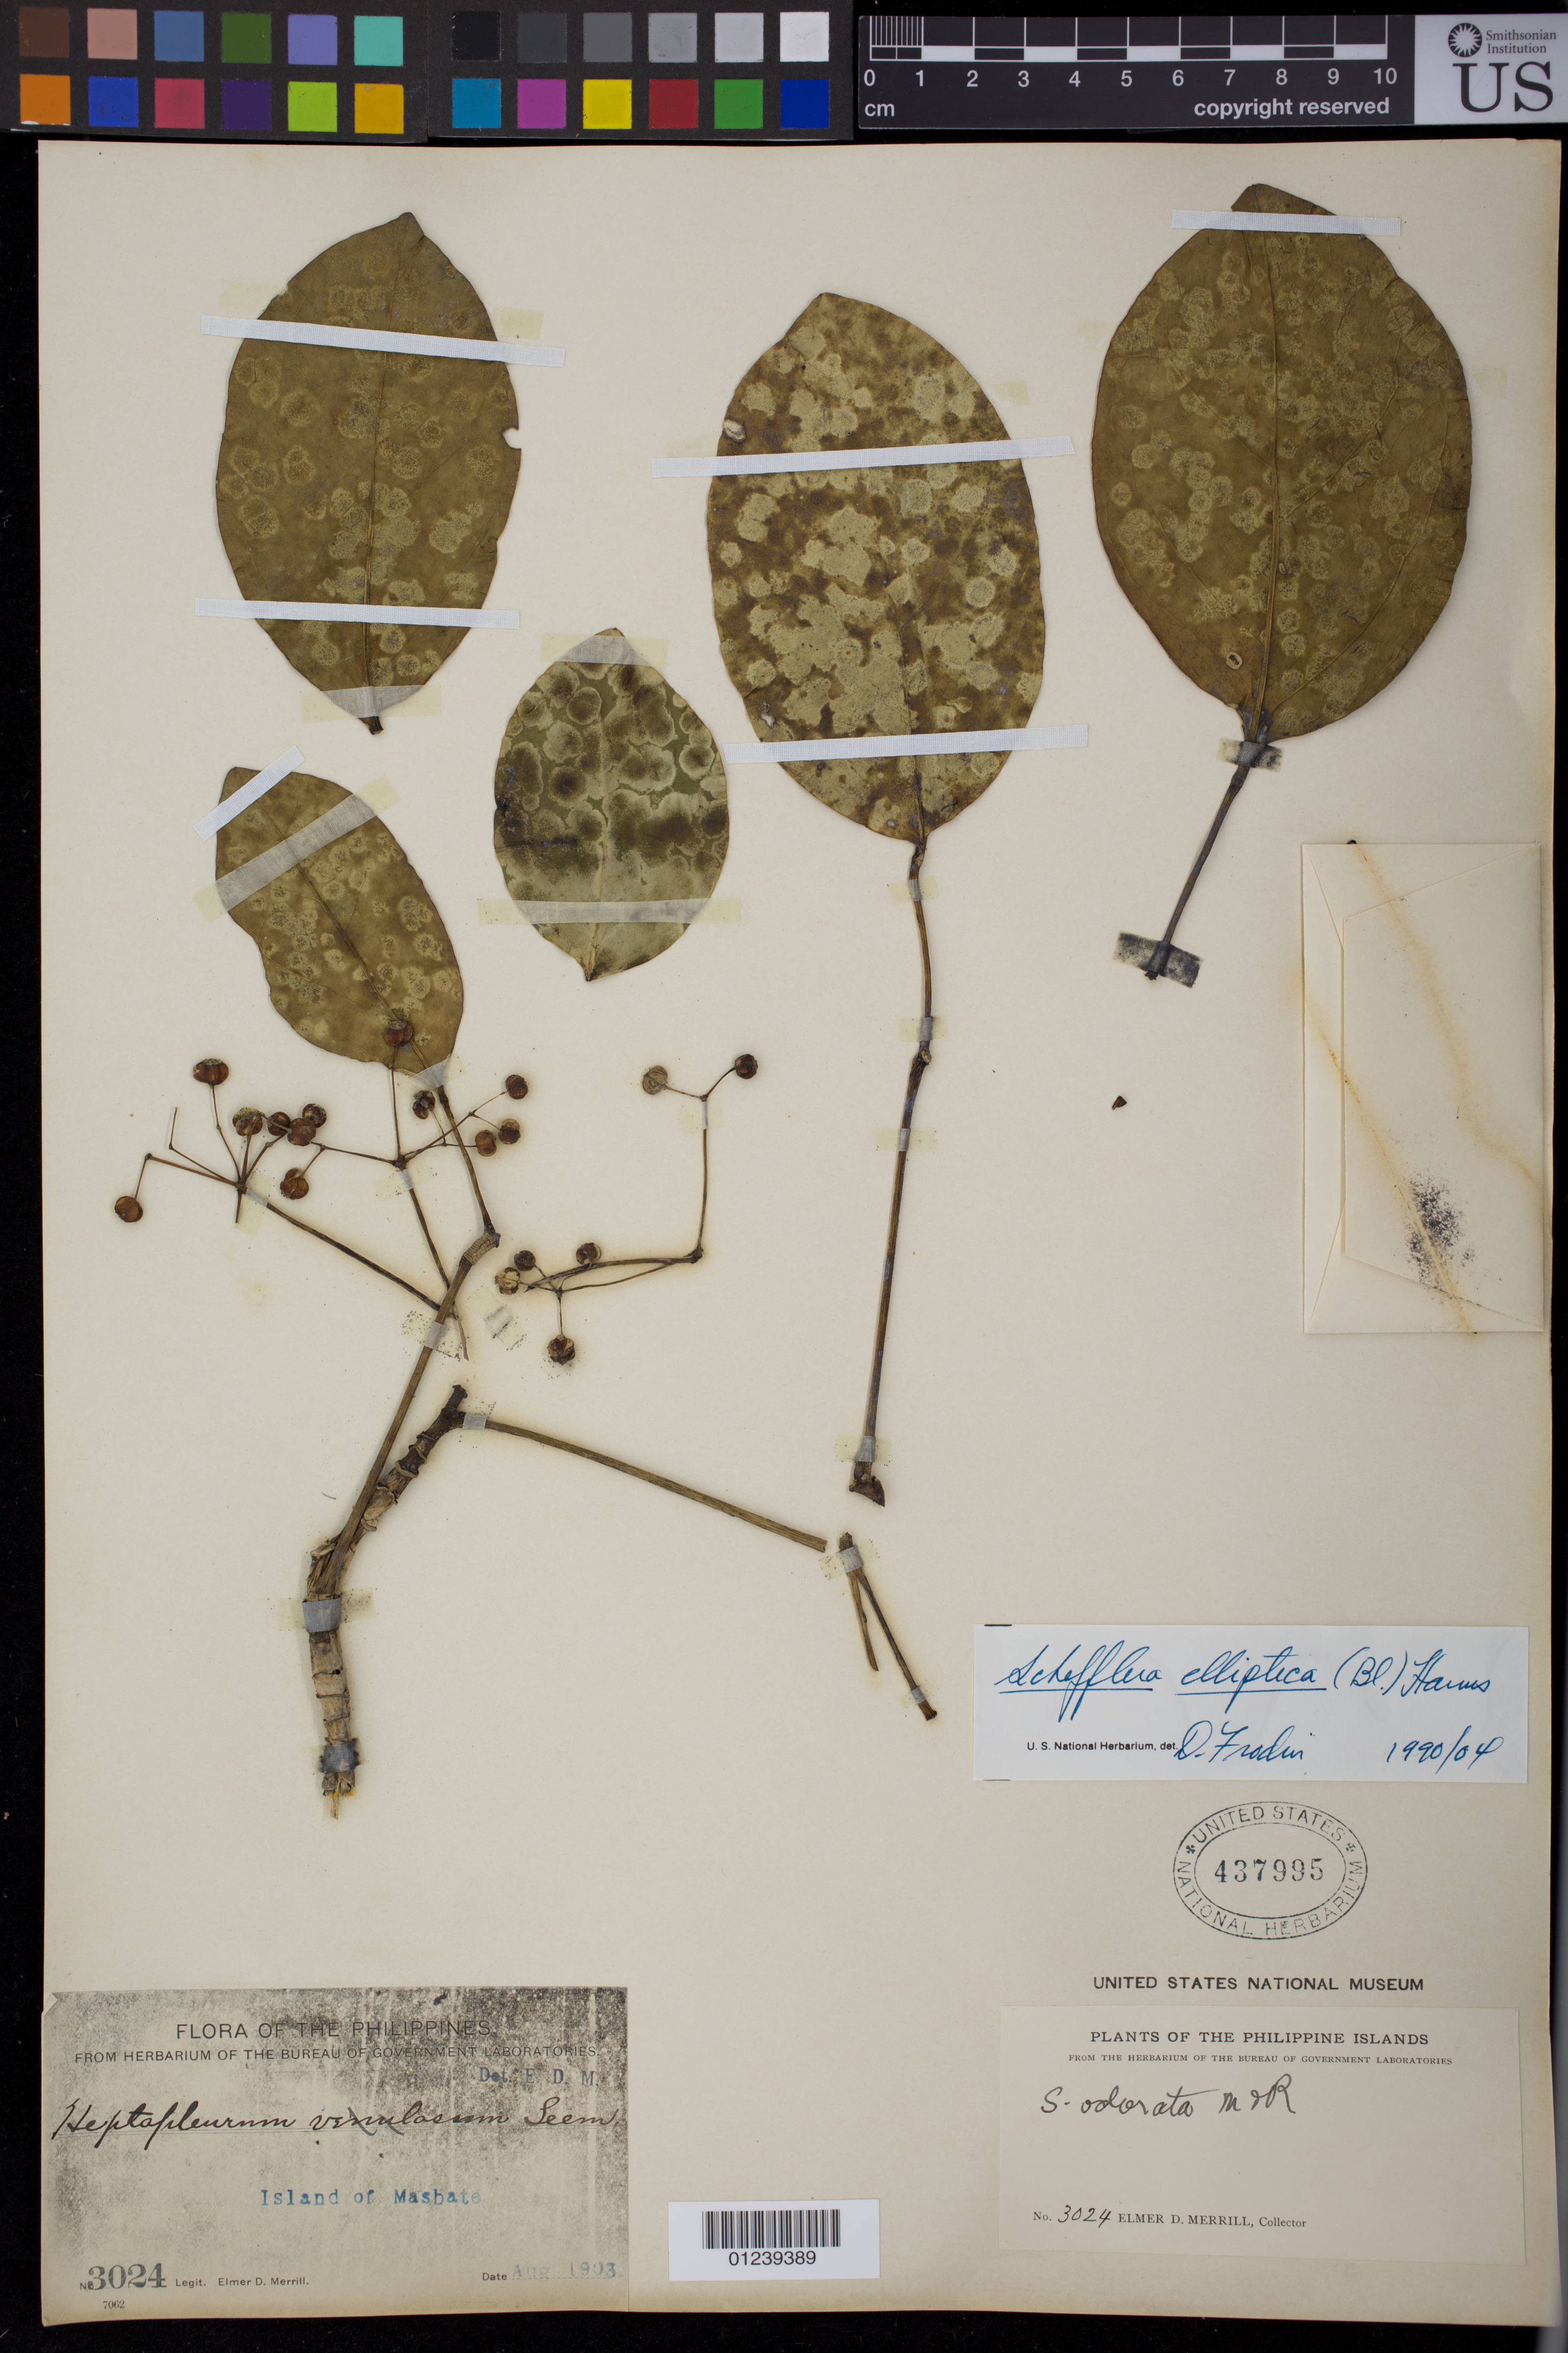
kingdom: Plantae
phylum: Tracheophyta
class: Magnoliopsida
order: Apiales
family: Araliaceae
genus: Schefflera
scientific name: Schefflera feriarum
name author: Frodin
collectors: E. D. Merrill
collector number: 3024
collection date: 1903-08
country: Philippines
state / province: Bicol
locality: Island of Masbate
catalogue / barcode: US 437995